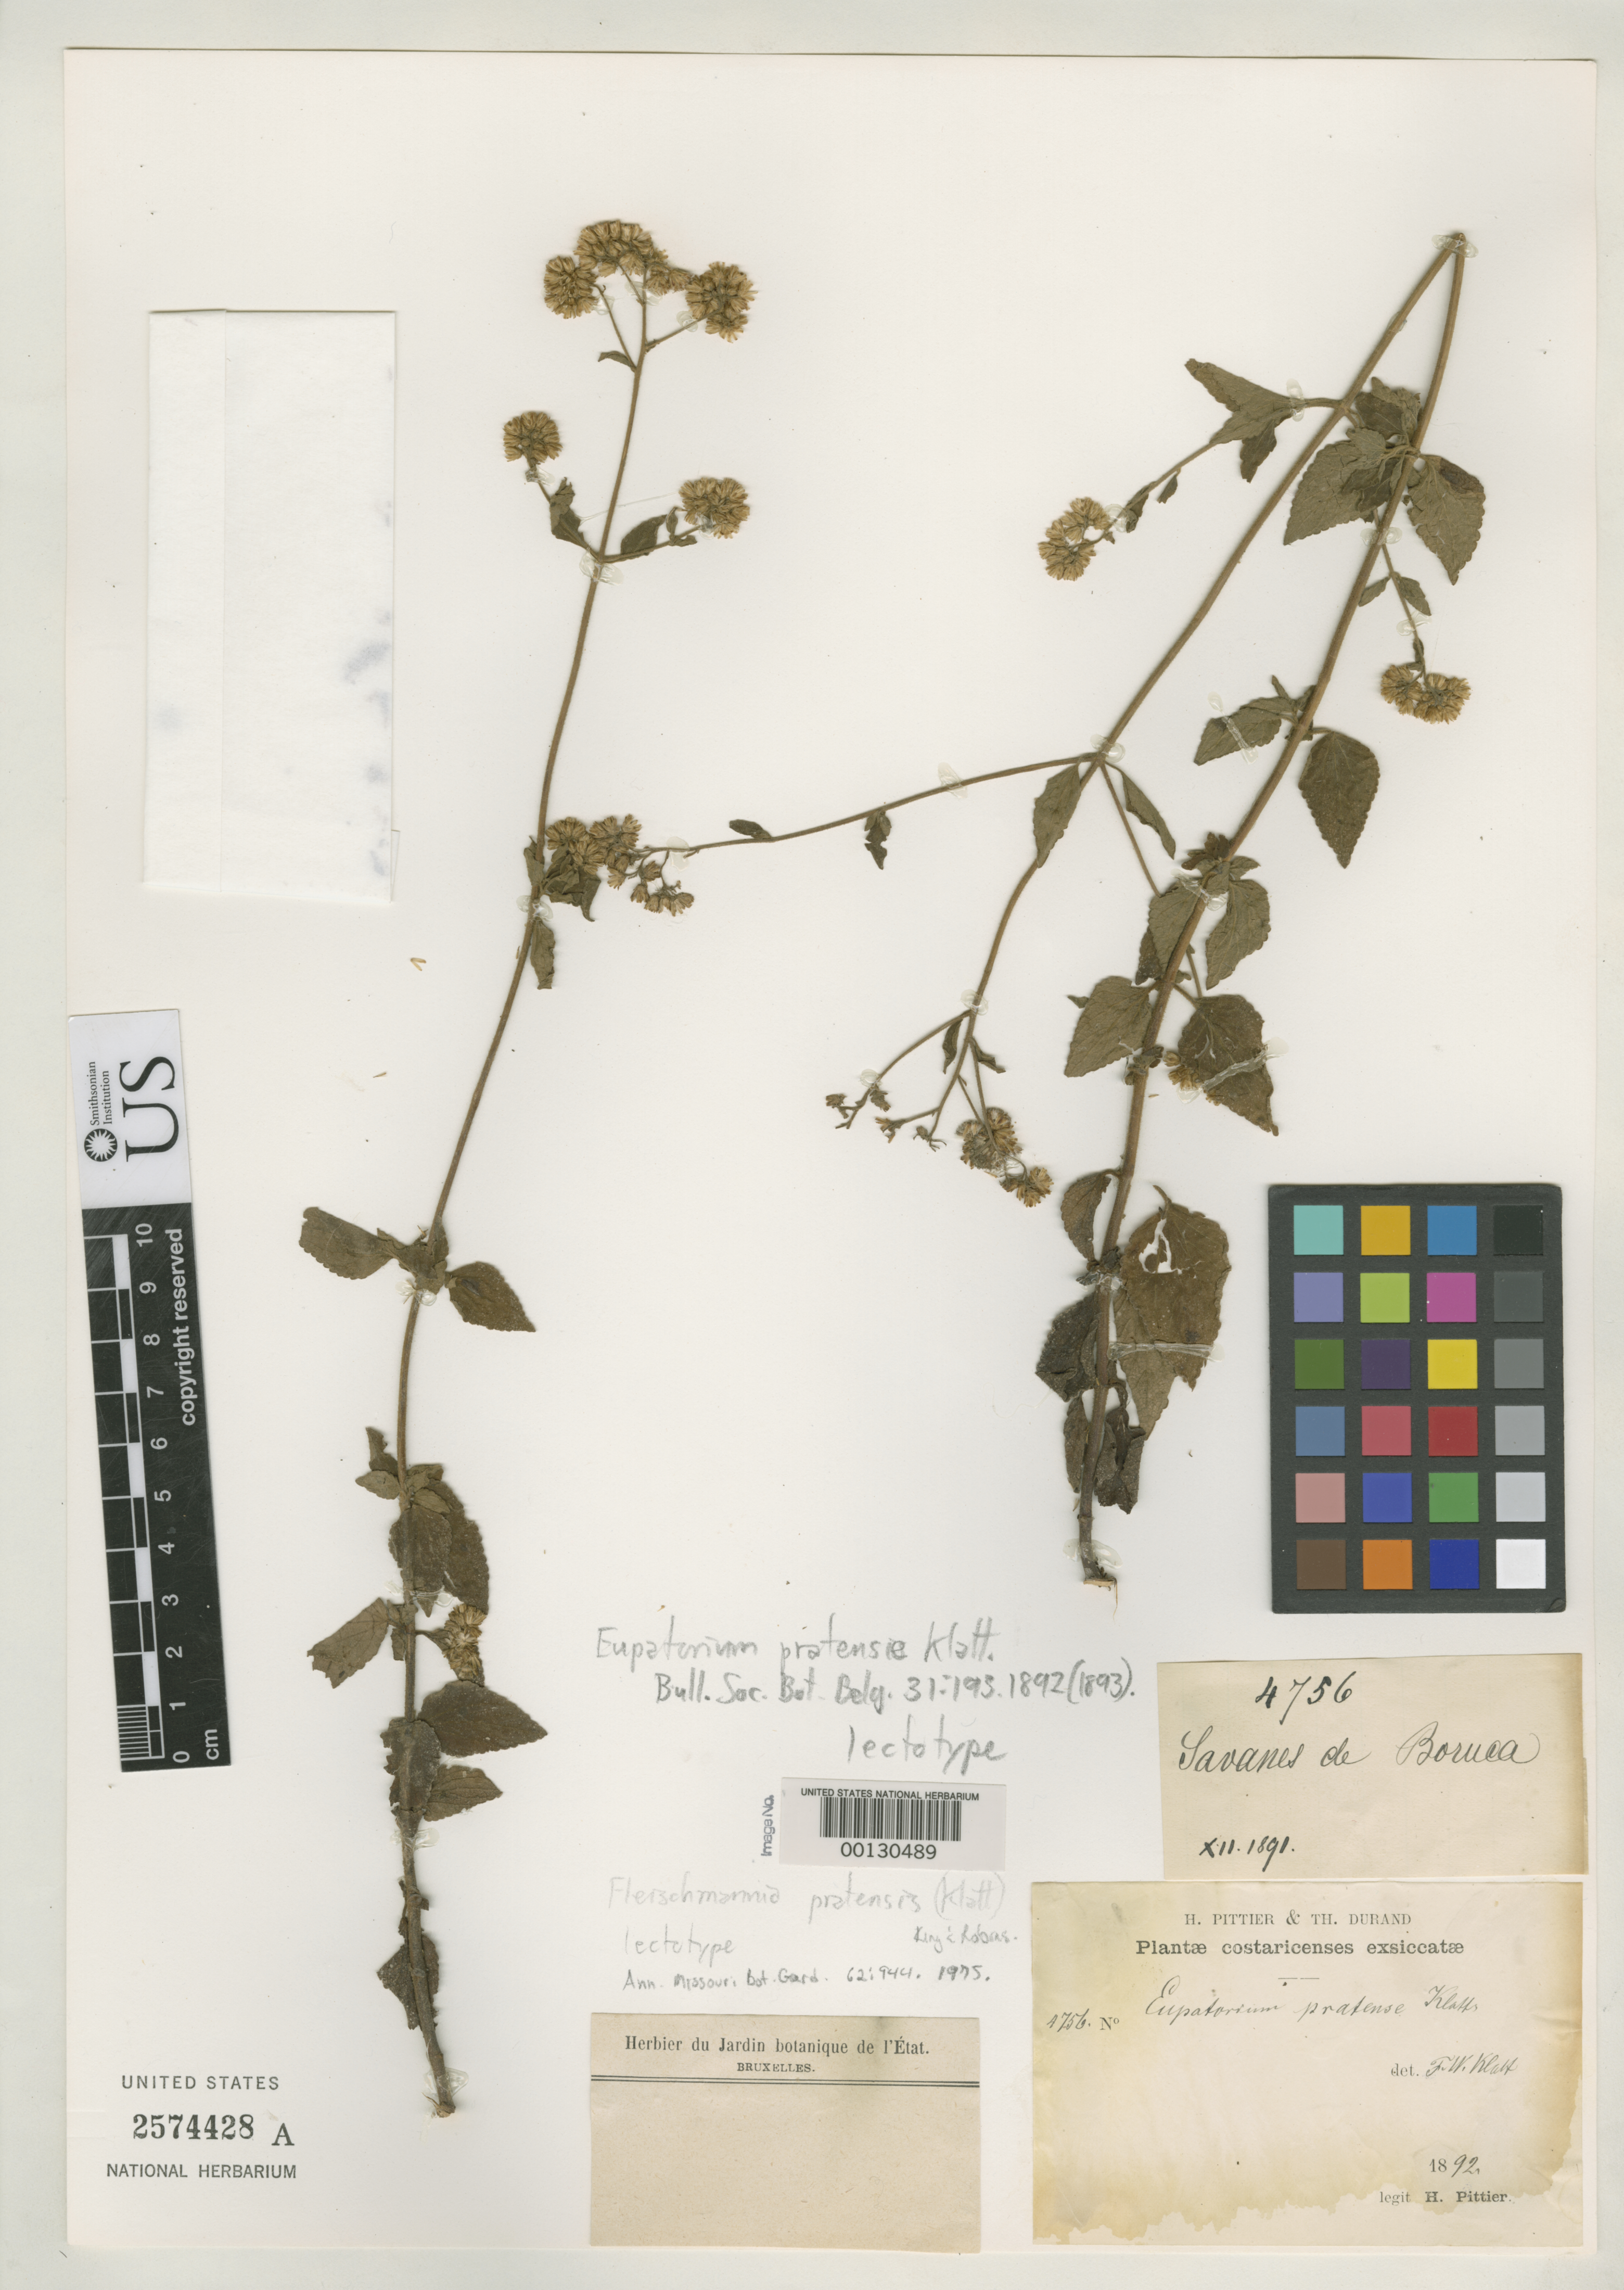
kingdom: Plantae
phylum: Tracheophyta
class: Magnoliopsida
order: Asterales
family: Asteraceae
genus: Eupatorium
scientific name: Eupatorium pratense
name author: Klatt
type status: Lectotype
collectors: H. F. Pittier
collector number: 4756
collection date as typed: Dec 1891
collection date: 1891-12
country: Costa Rica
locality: Savannes de Boruca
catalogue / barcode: US 2574428A